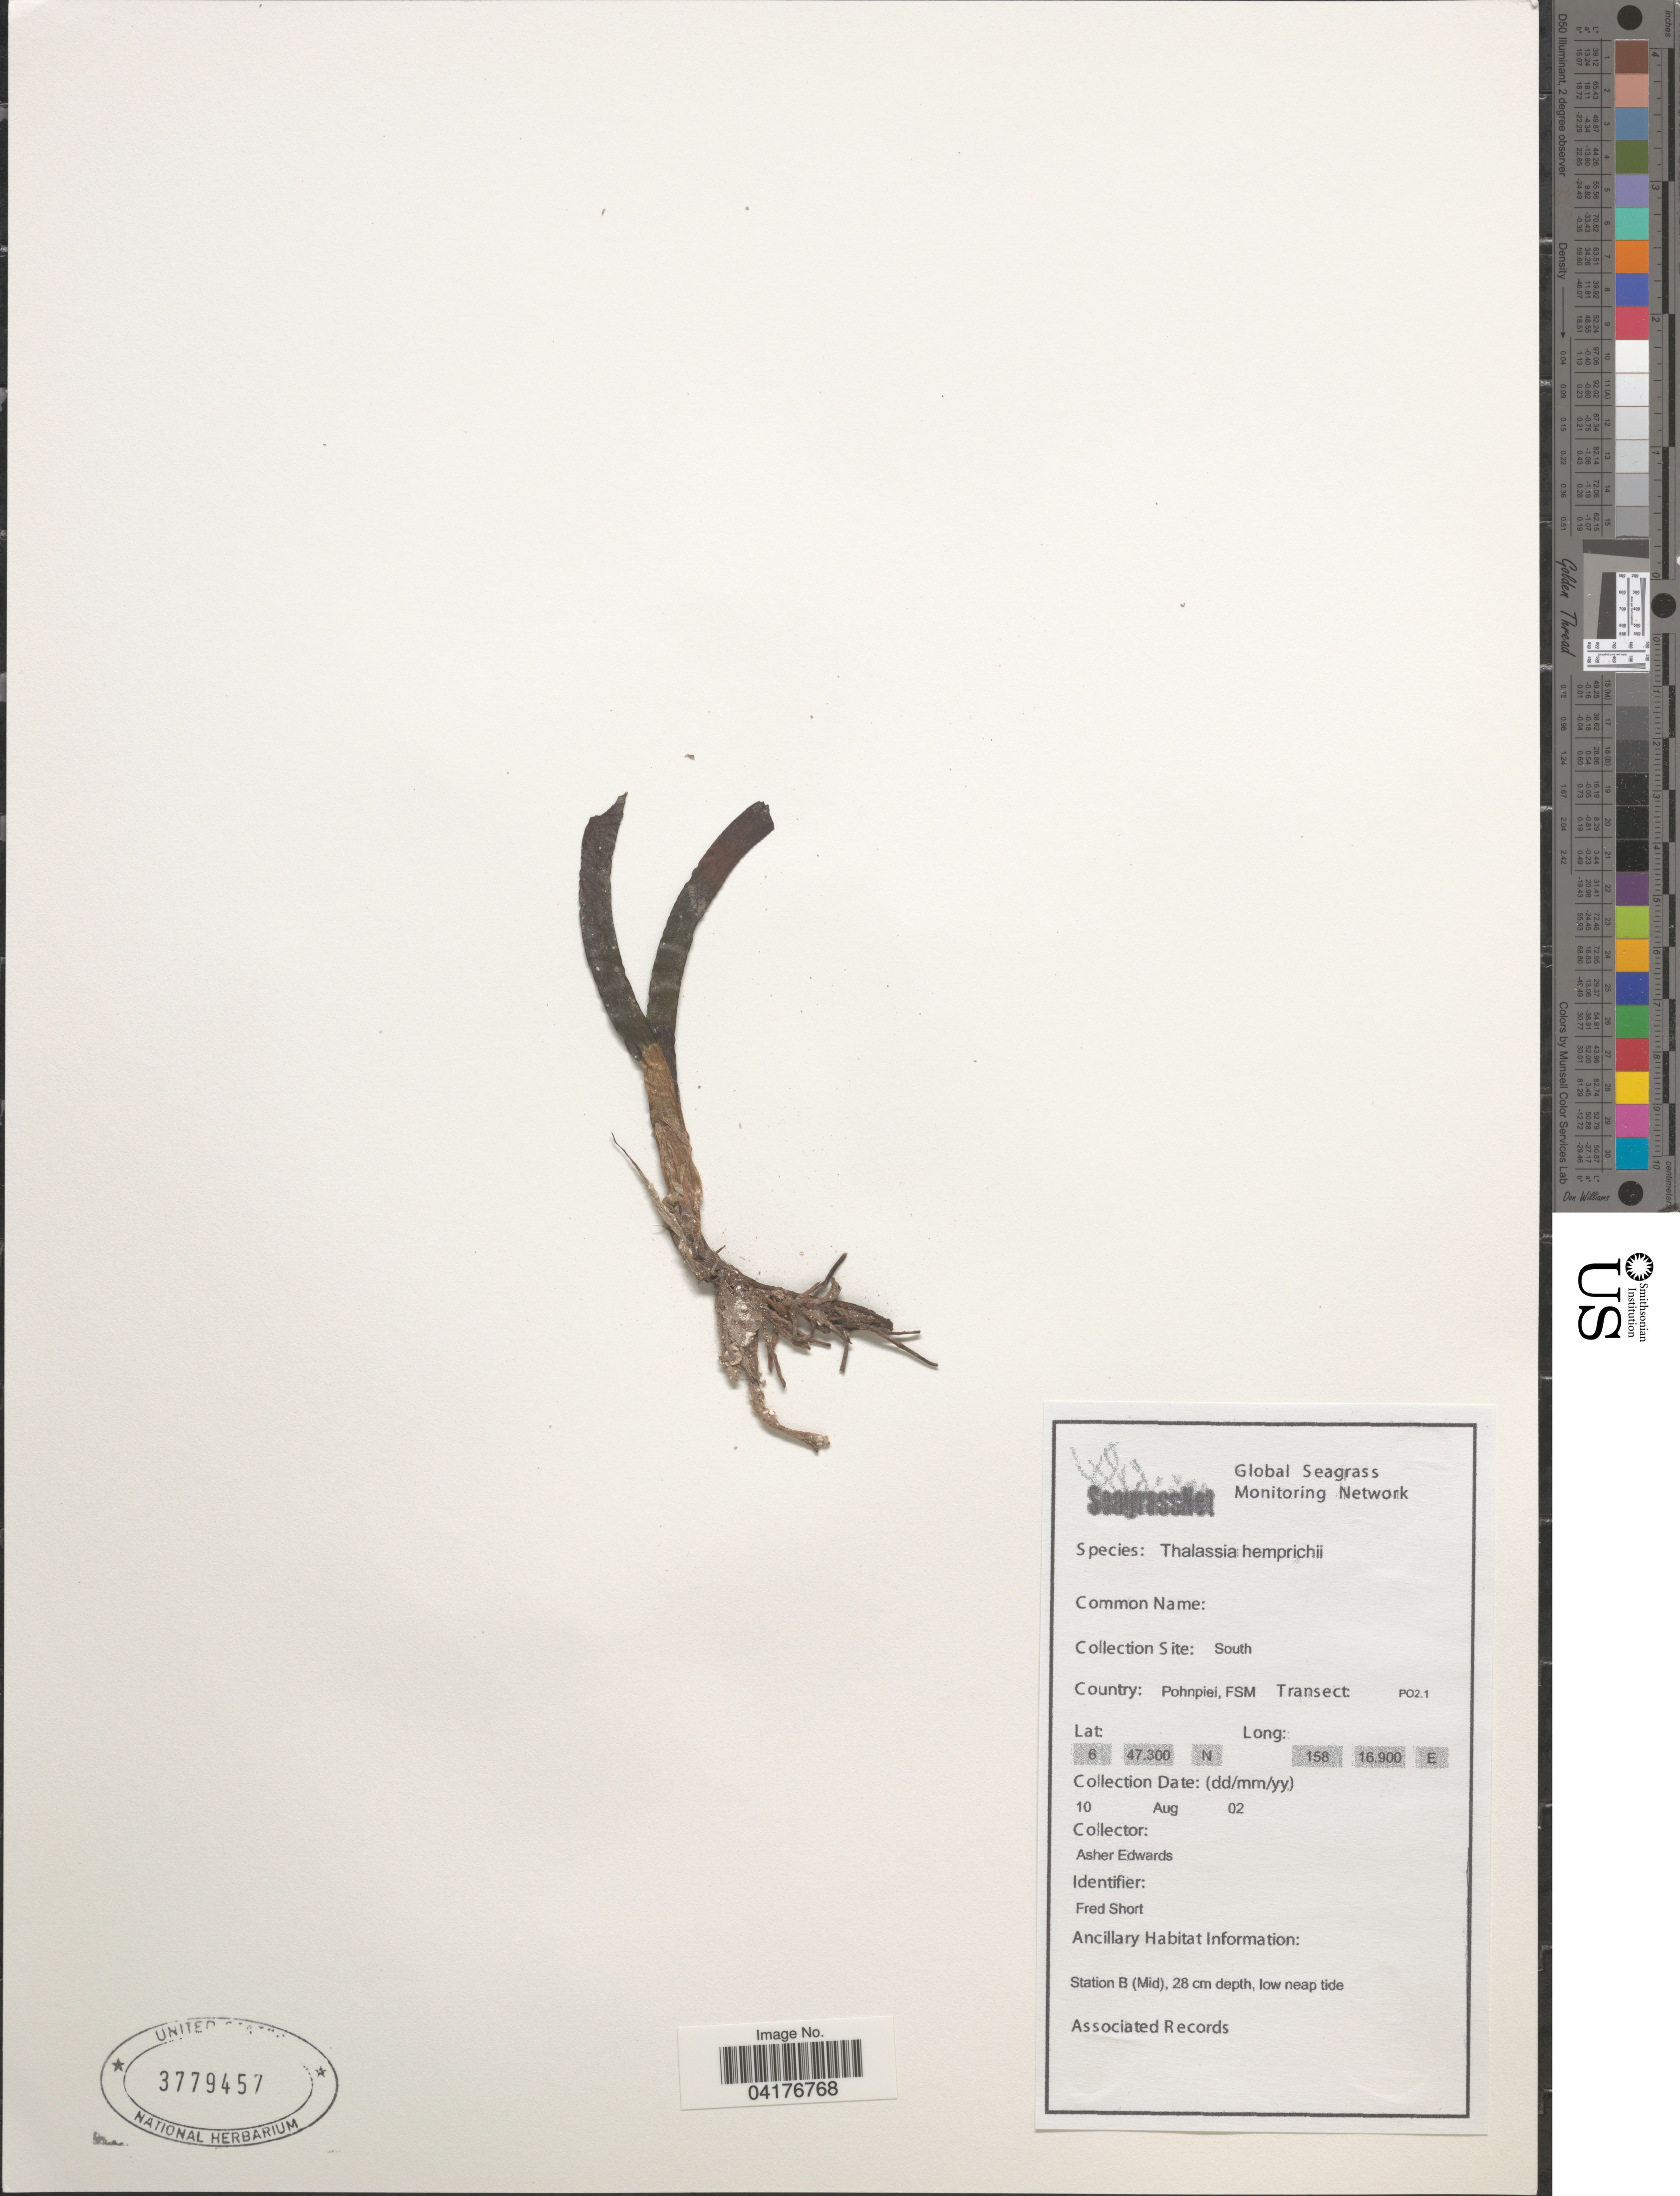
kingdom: Plantae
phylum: Tracheophyta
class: Liliopsida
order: Alismatales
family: Hydrocharitaceae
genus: Enhalus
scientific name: Enhalus acoroides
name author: (L. f.) Royle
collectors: A. Edwards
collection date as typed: Transcribed d/m/y: 10/8/2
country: Micronesia, Federated States of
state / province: Pohnpei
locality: South. Pohnpiei. Transect: PO2.1. Station B (Mid).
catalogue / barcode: US 3779457